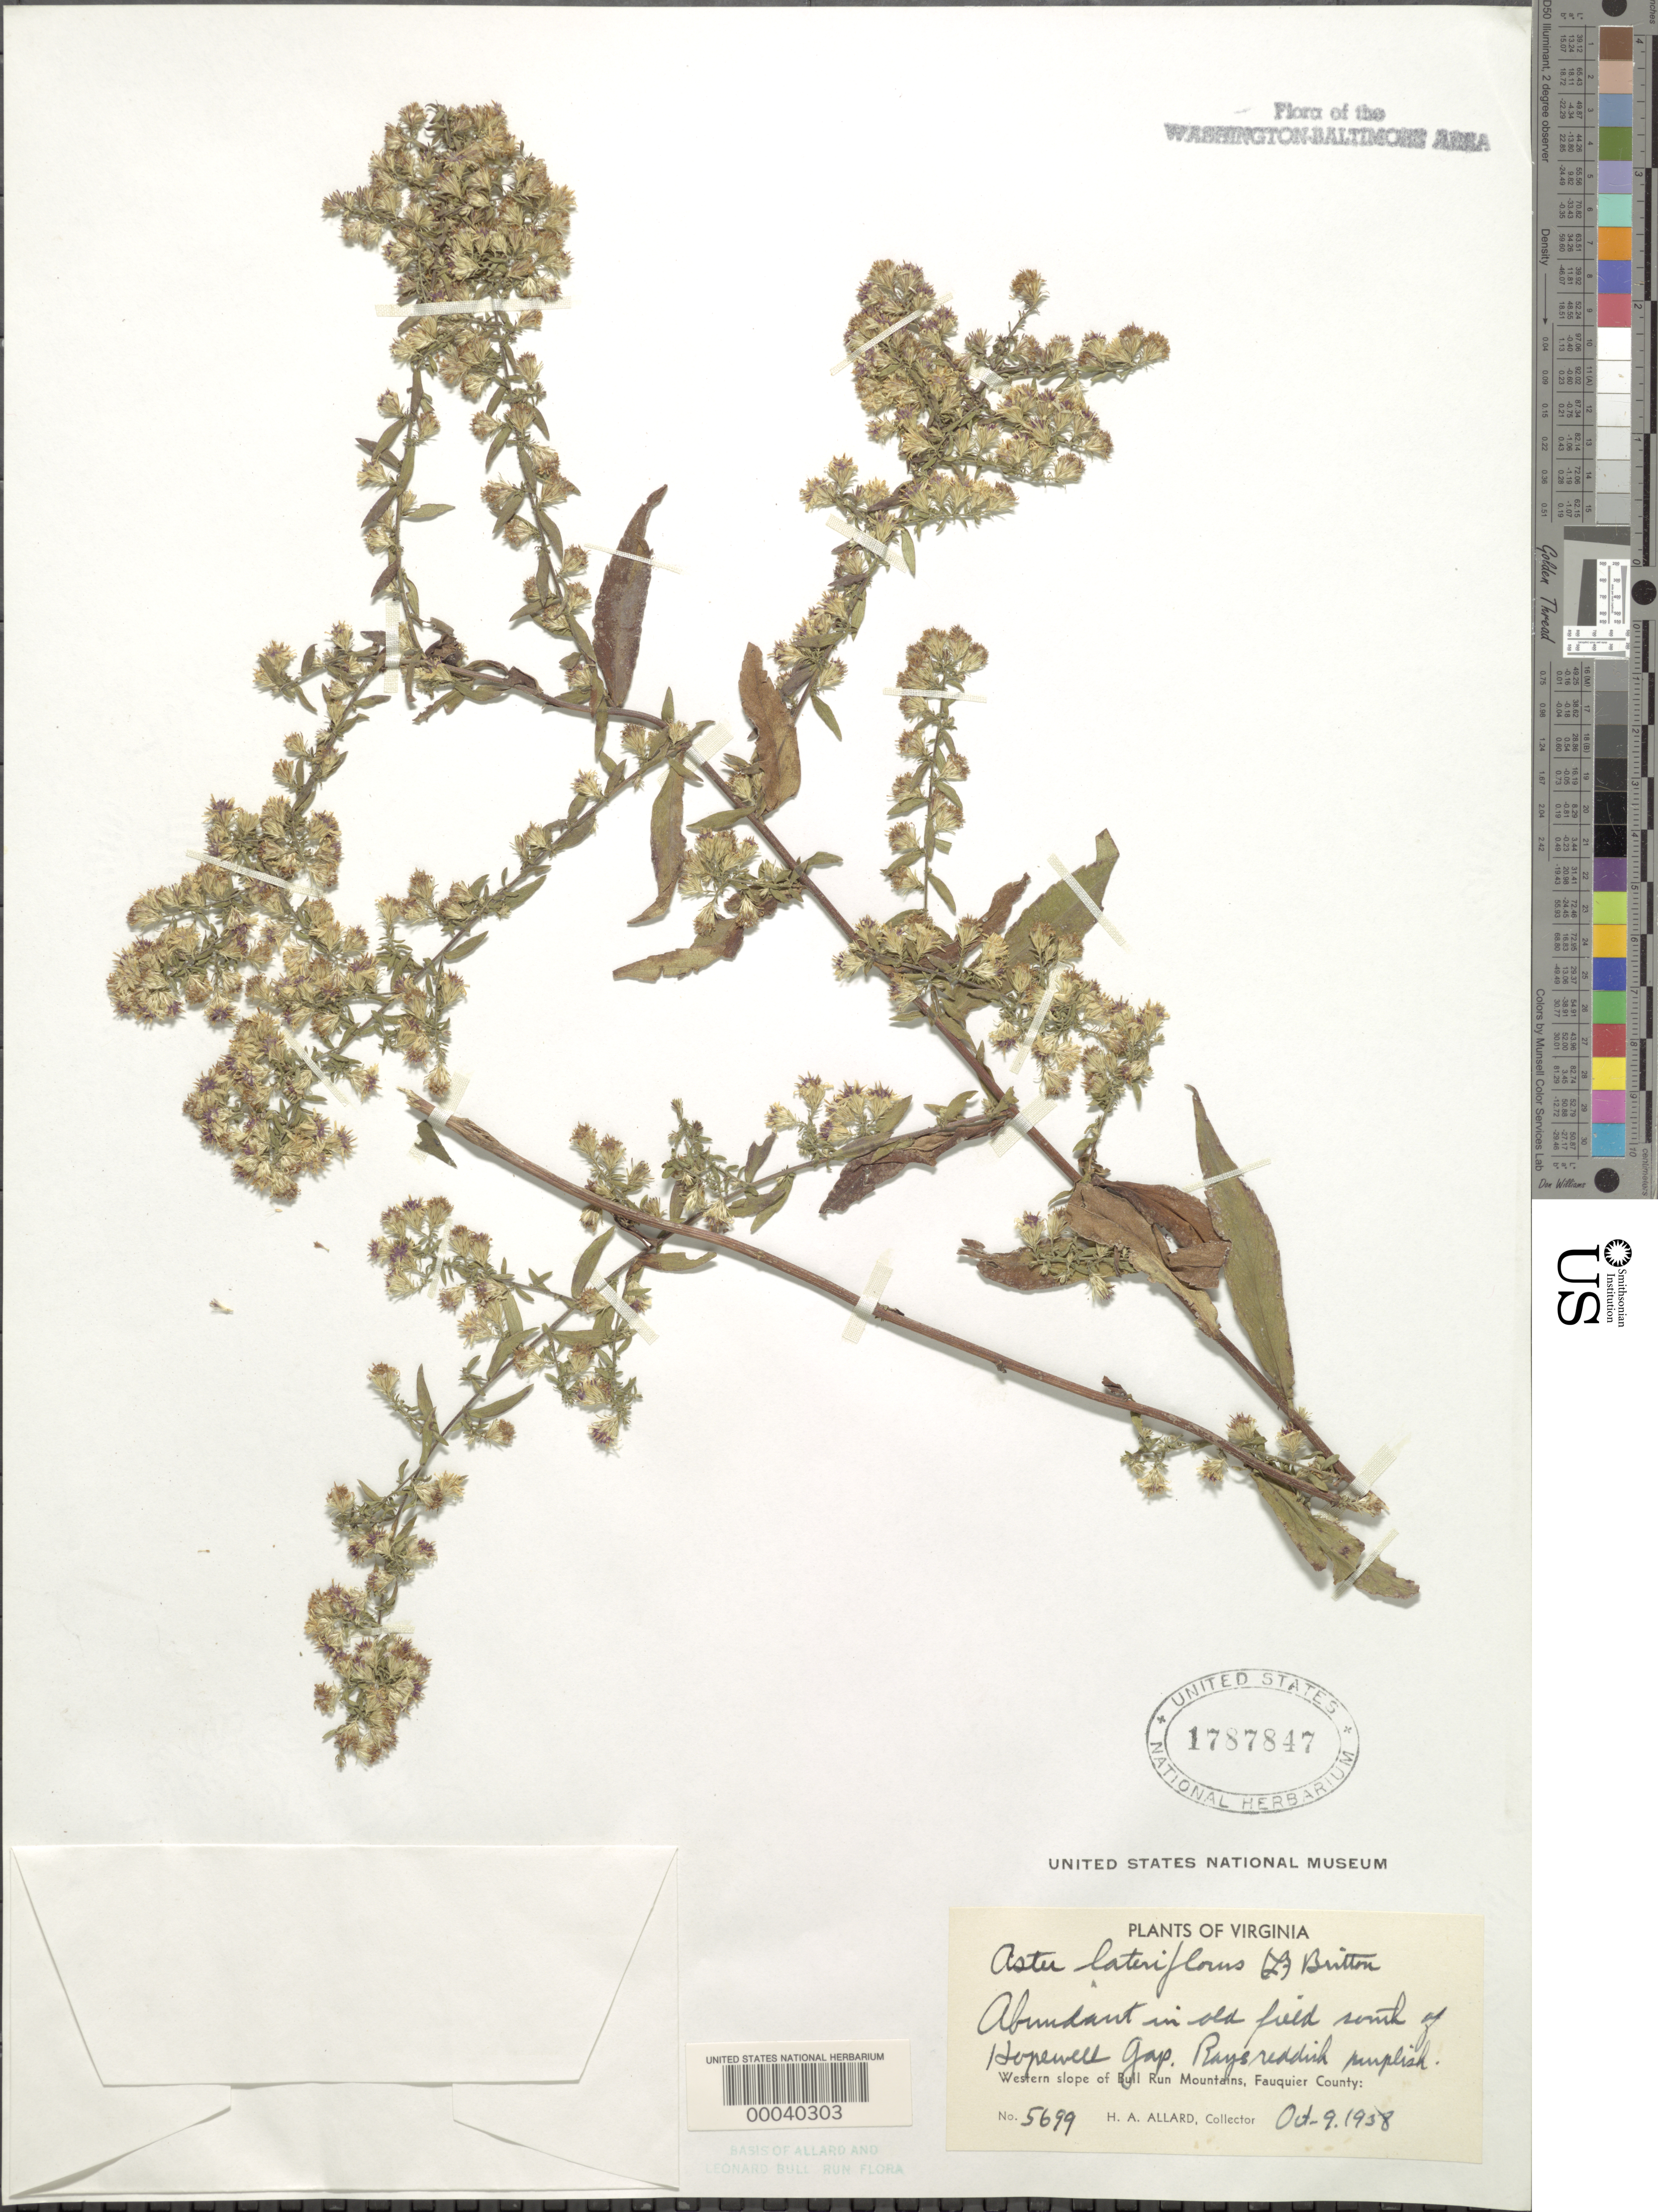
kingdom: Plantae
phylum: Tracheophyta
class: Magnoliopsida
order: Asterales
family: Asteraceae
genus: Symphyotrichum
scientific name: Symphyotrichum lateriflorum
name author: (L.) Á. Löve & D. Löve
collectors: H. A. Allard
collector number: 5699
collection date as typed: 09 Oct 1938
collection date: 1938-10-09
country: United States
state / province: Virginia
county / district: Fauquier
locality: South of Hopewell Gap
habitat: Old field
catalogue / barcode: US 1787847